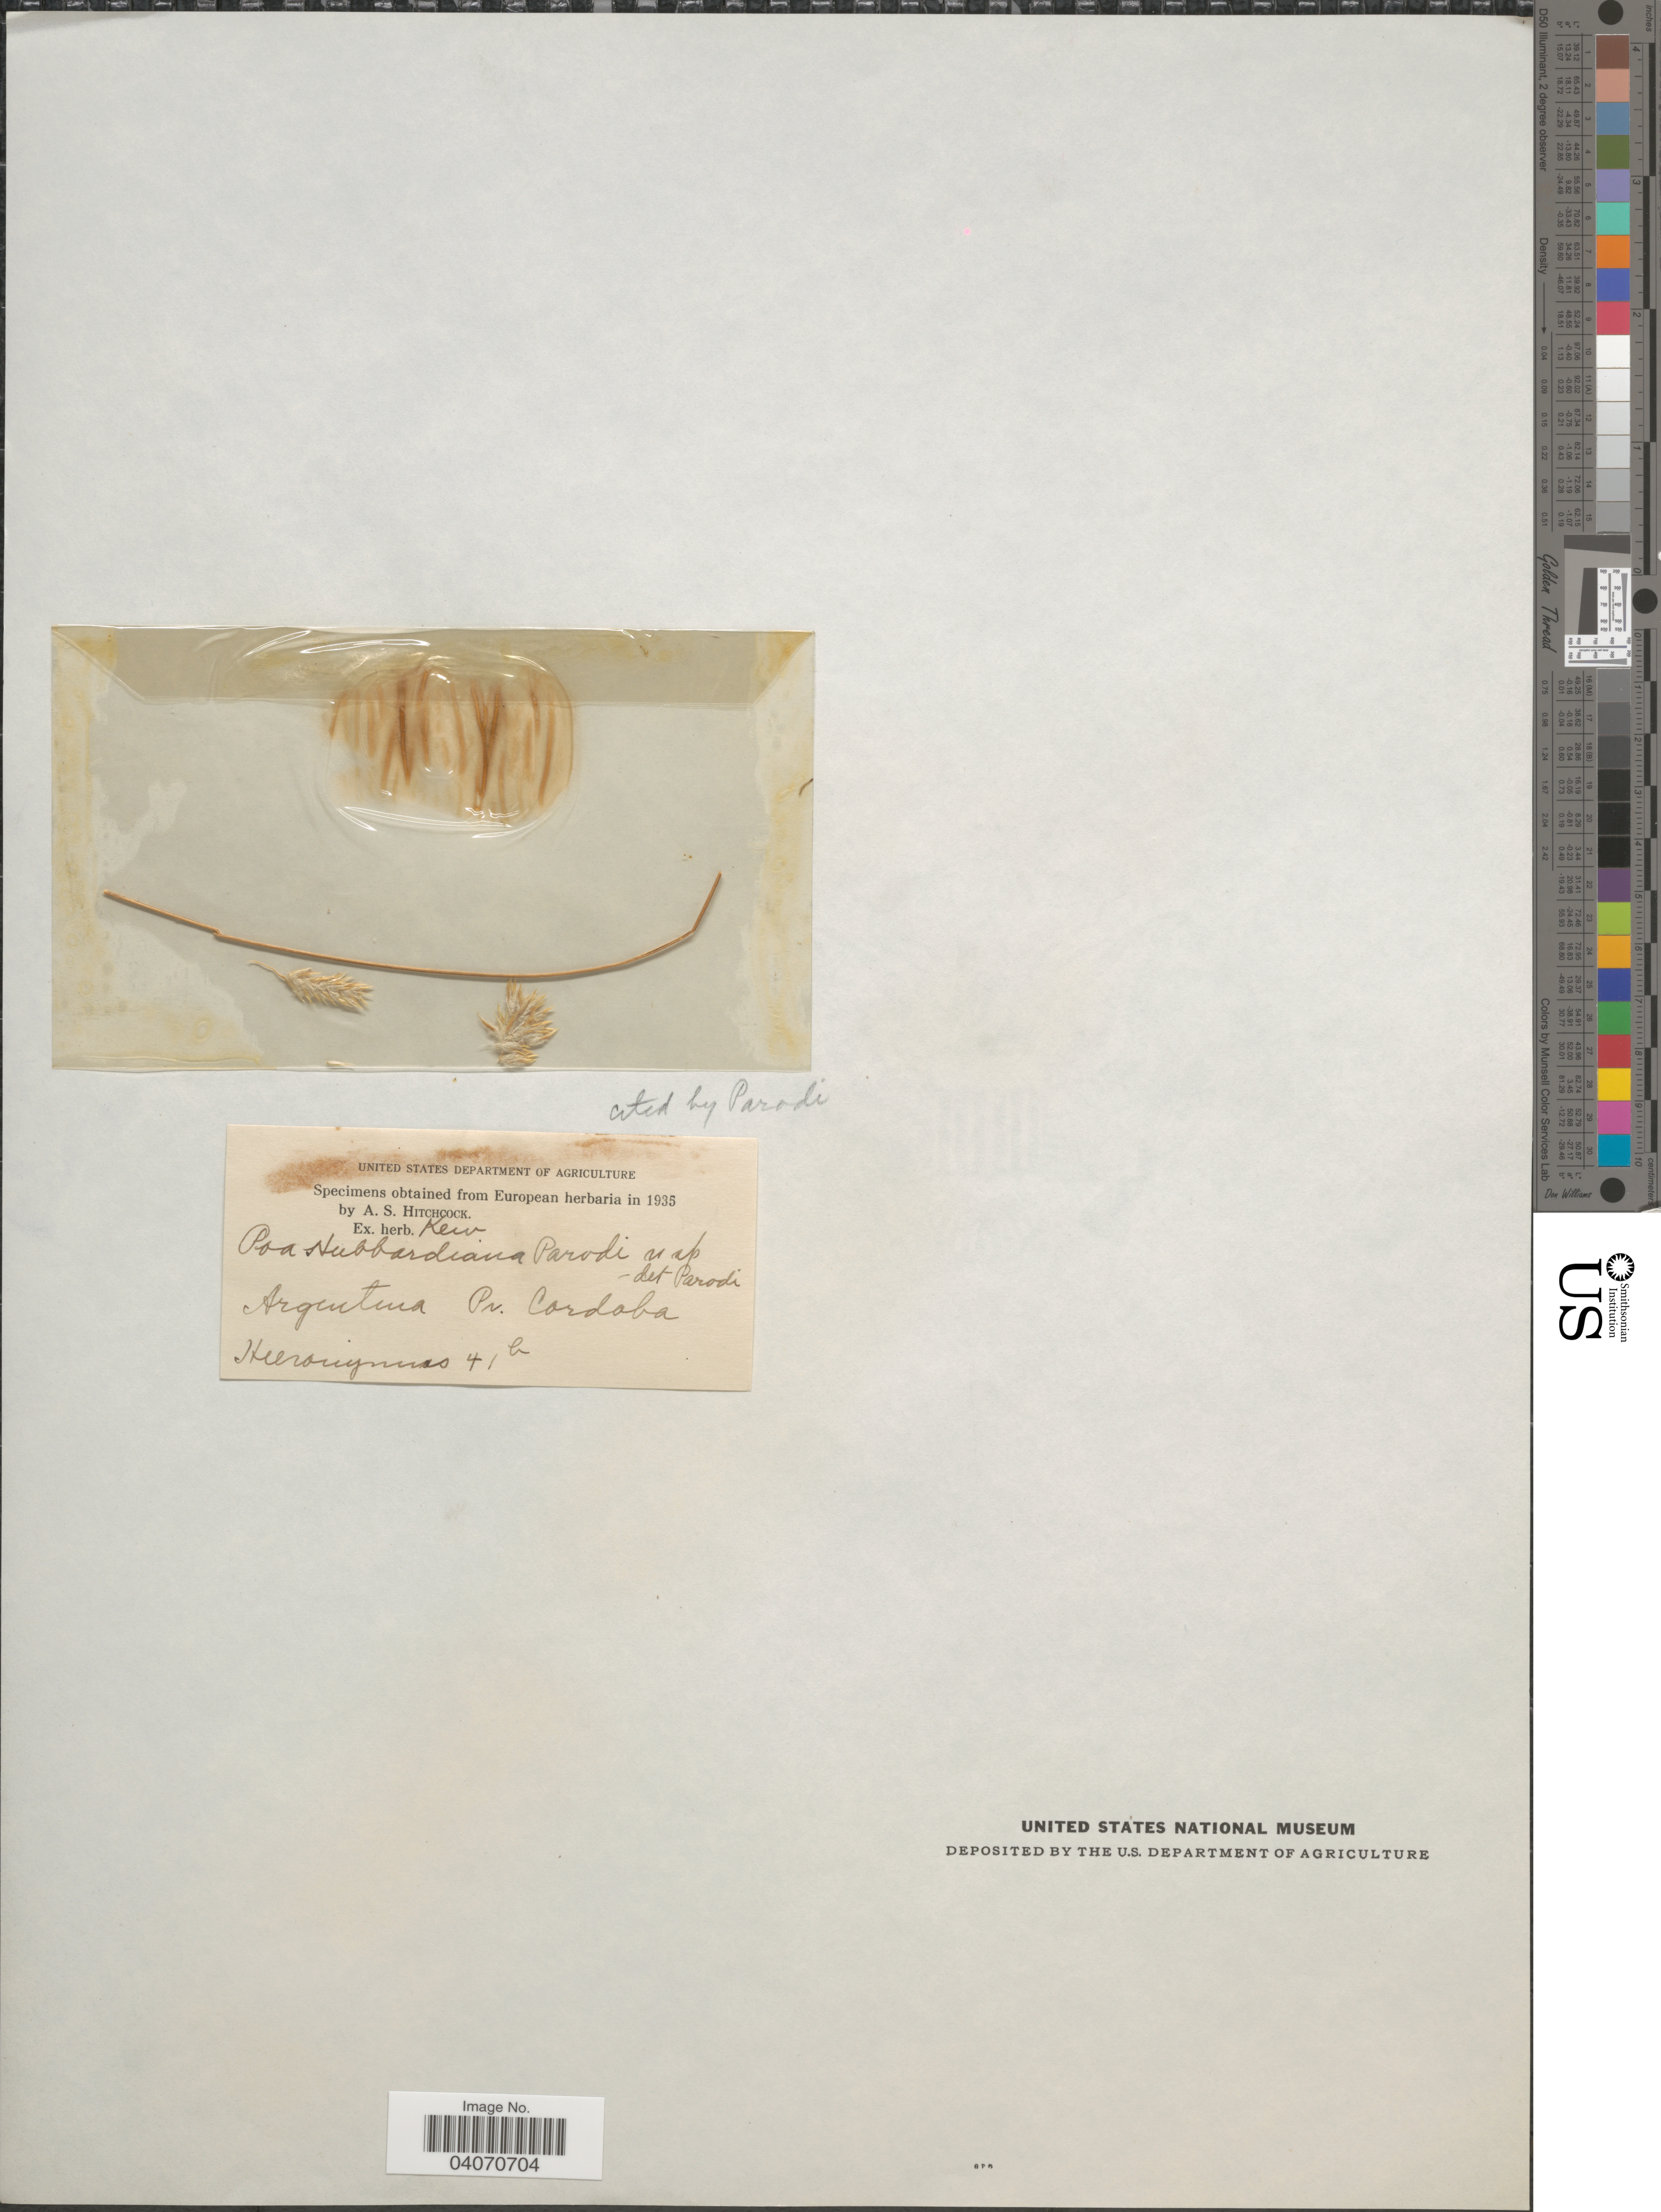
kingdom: Plantae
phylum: Tracheophyta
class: Liliopsida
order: Poales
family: Poaceae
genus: Poa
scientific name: Poa hubbardiana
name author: Parodi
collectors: -. Hieronymus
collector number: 41b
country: Argentina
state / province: Cordoba